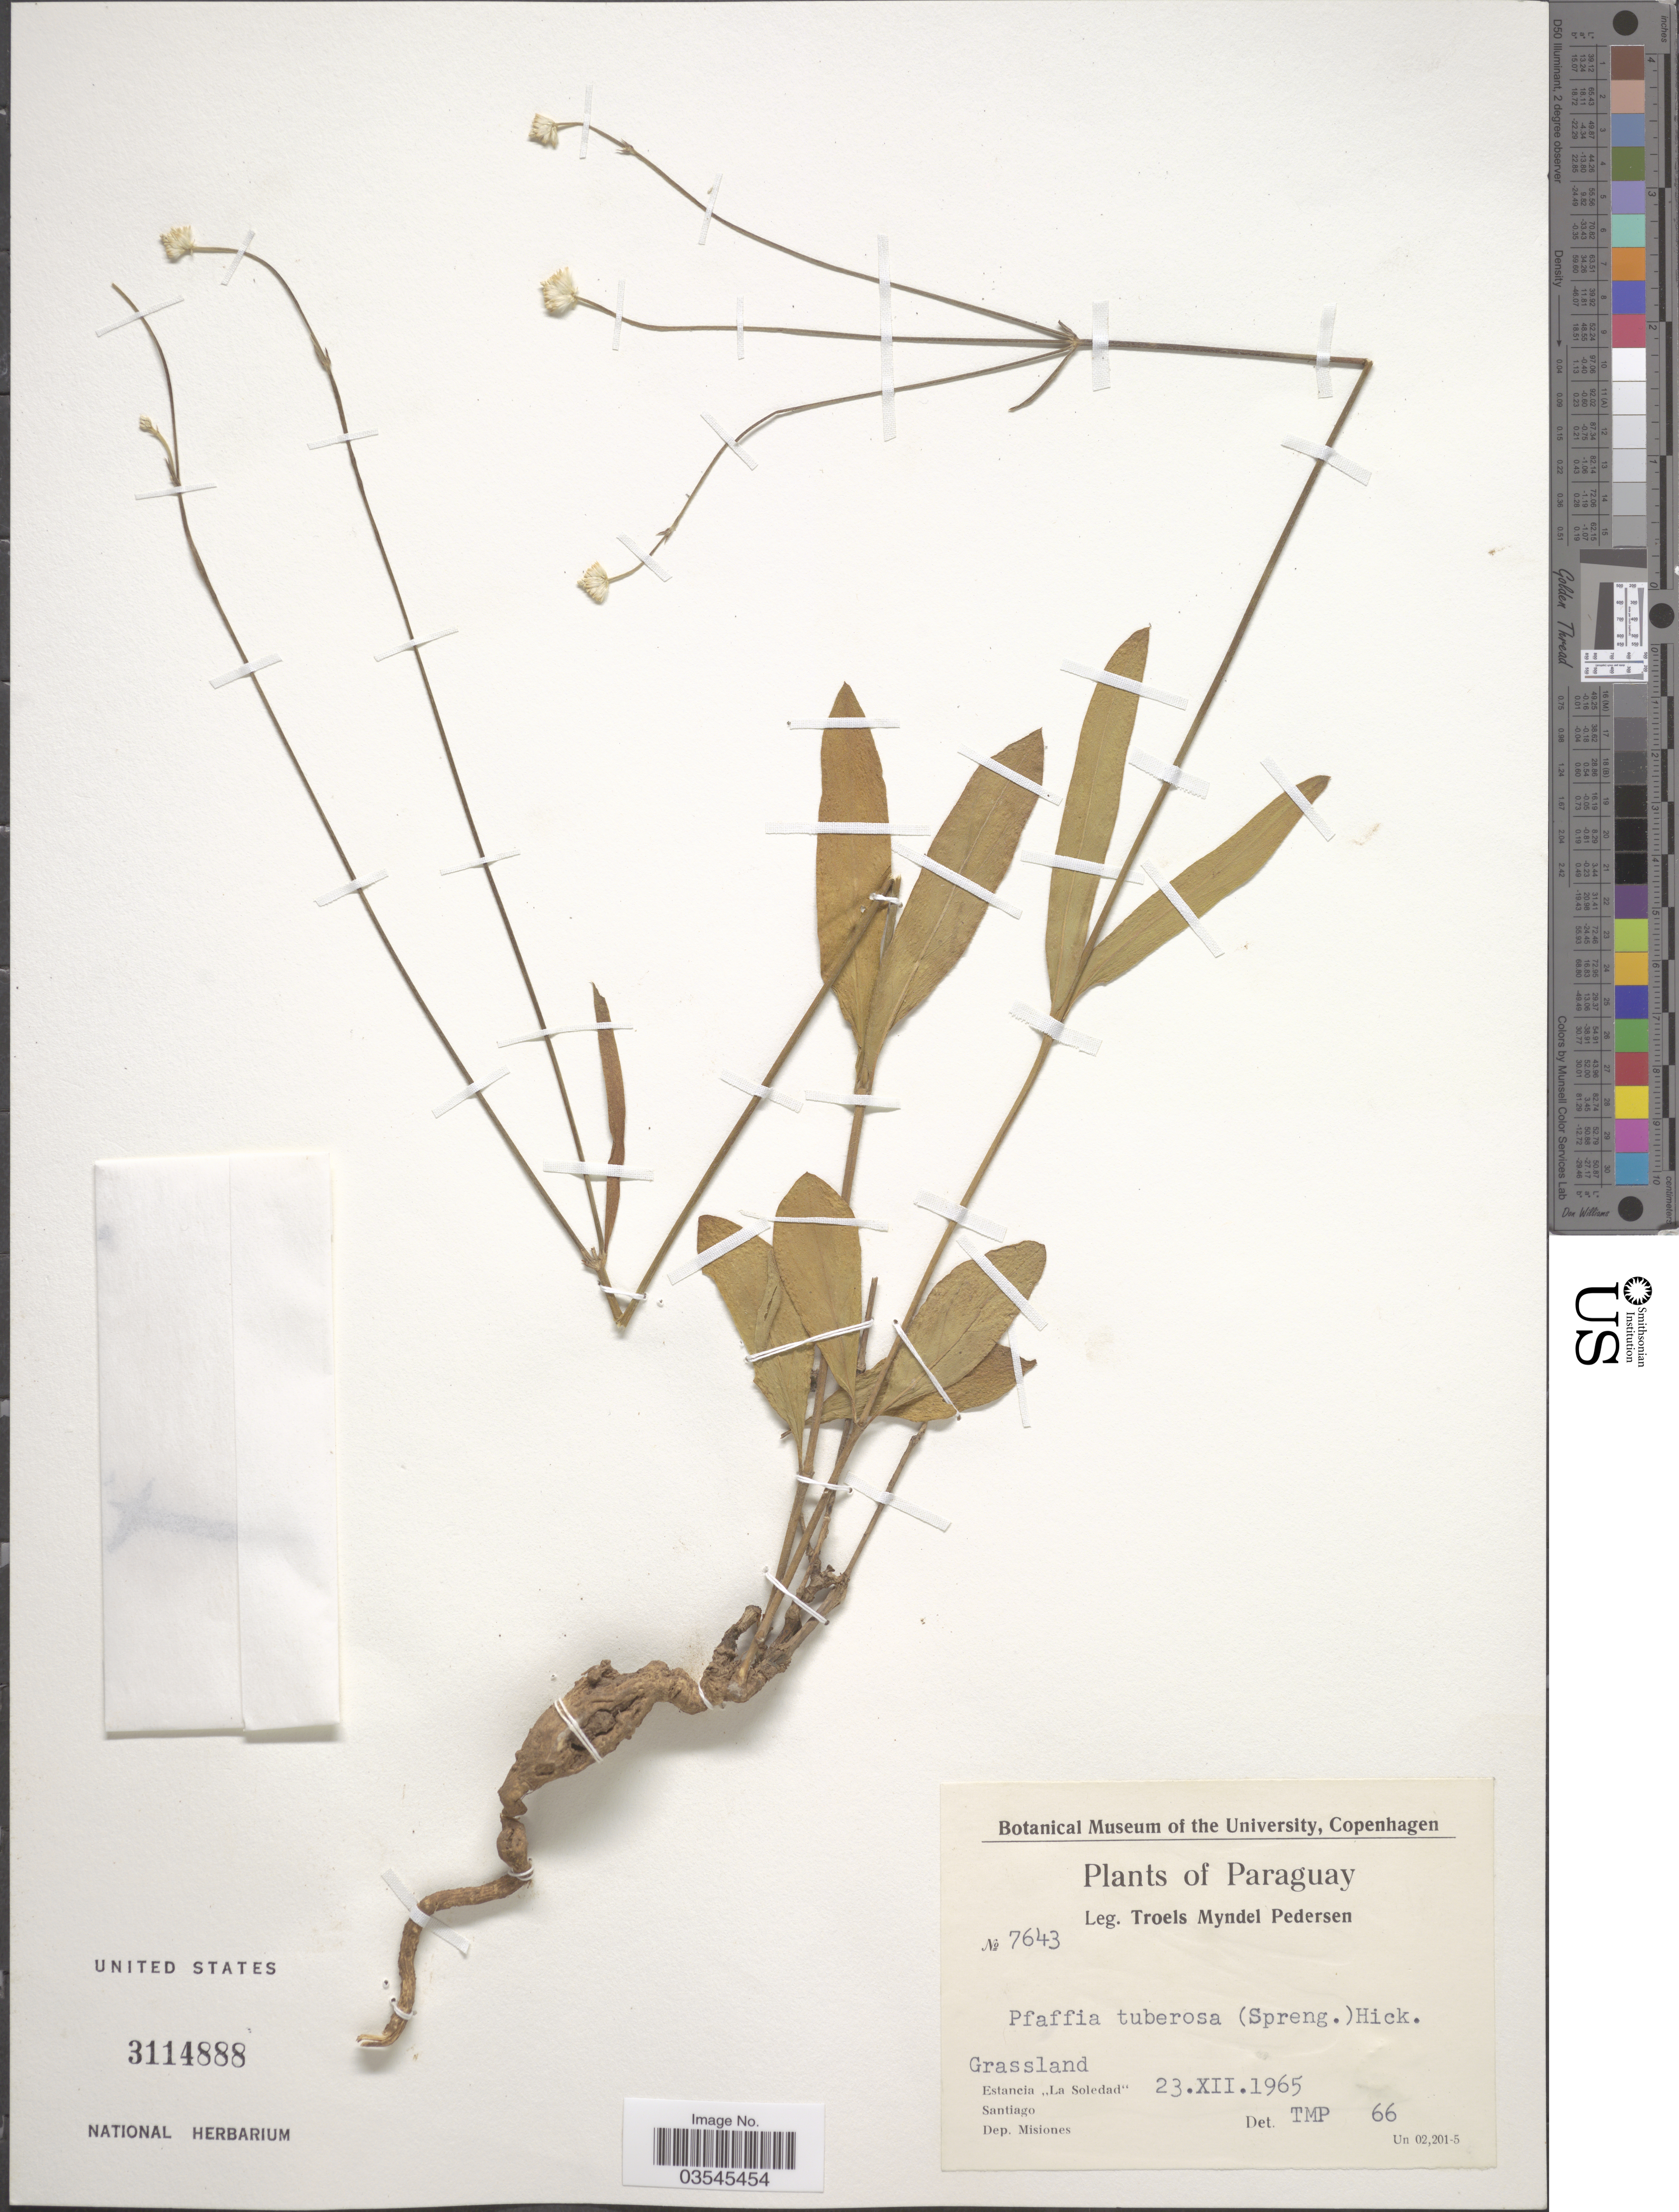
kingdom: Plantae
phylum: Tracheophyta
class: Magnoliopsida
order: Caryophyllales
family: Amaranthaceae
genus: Pfaffia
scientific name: Pfaffia tuberosa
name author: (Moq. ex DC.) Hicken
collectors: T. Pederson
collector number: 7643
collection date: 1965-12-23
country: Paraguay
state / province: Misiones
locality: Estancia "La Soledad" Santiago. Dep. Misiones.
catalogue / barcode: US 3114888